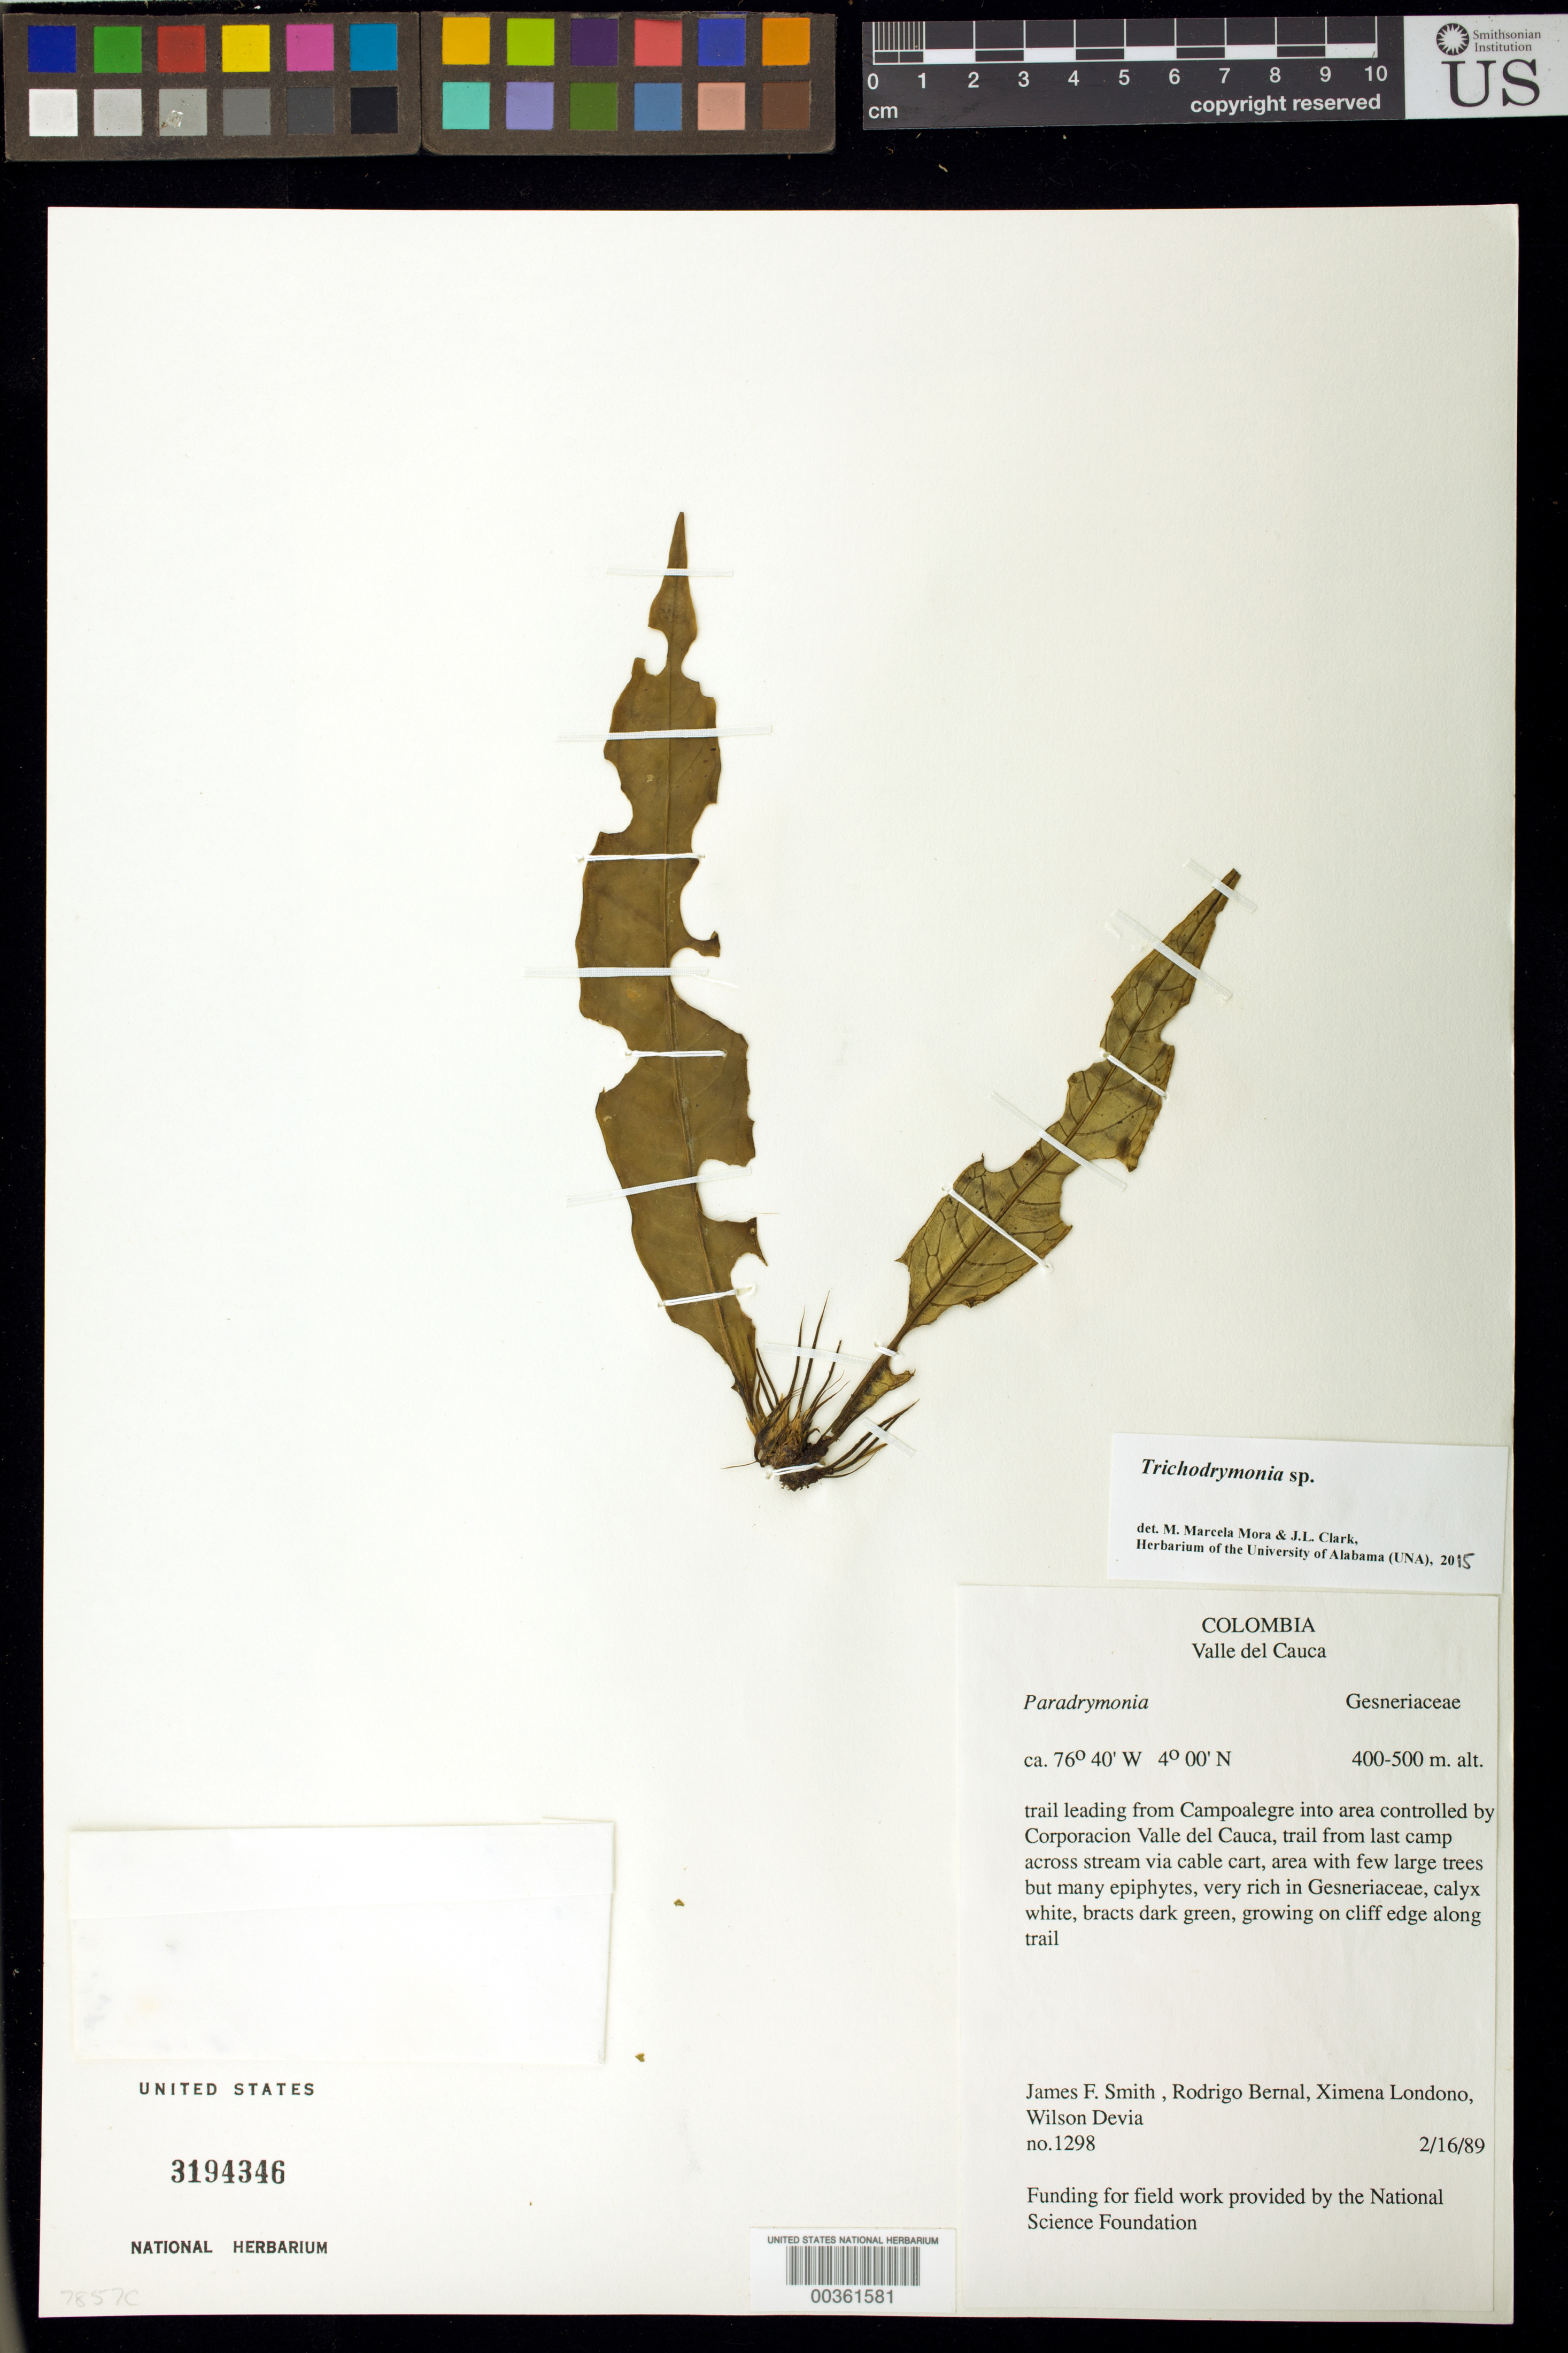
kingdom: Plantae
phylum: Tracheophyta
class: Magnoliopsida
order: Lamiales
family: Gesneriaceae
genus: Trichodrymonia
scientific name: Trichodrymonia sp.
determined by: Mora, M. M.; Clark, J. L.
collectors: J. Smith, R. Bernal, X. Londoño & W. Devia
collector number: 1298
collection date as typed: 16 Feb 1989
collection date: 1989-02-16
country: Colombia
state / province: Valle del Cauca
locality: Trail leading from Campoalegre into area controlled by Corporacion Valle del Cauca, trail from last camp across stream via cable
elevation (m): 400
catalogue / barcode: US 3194346